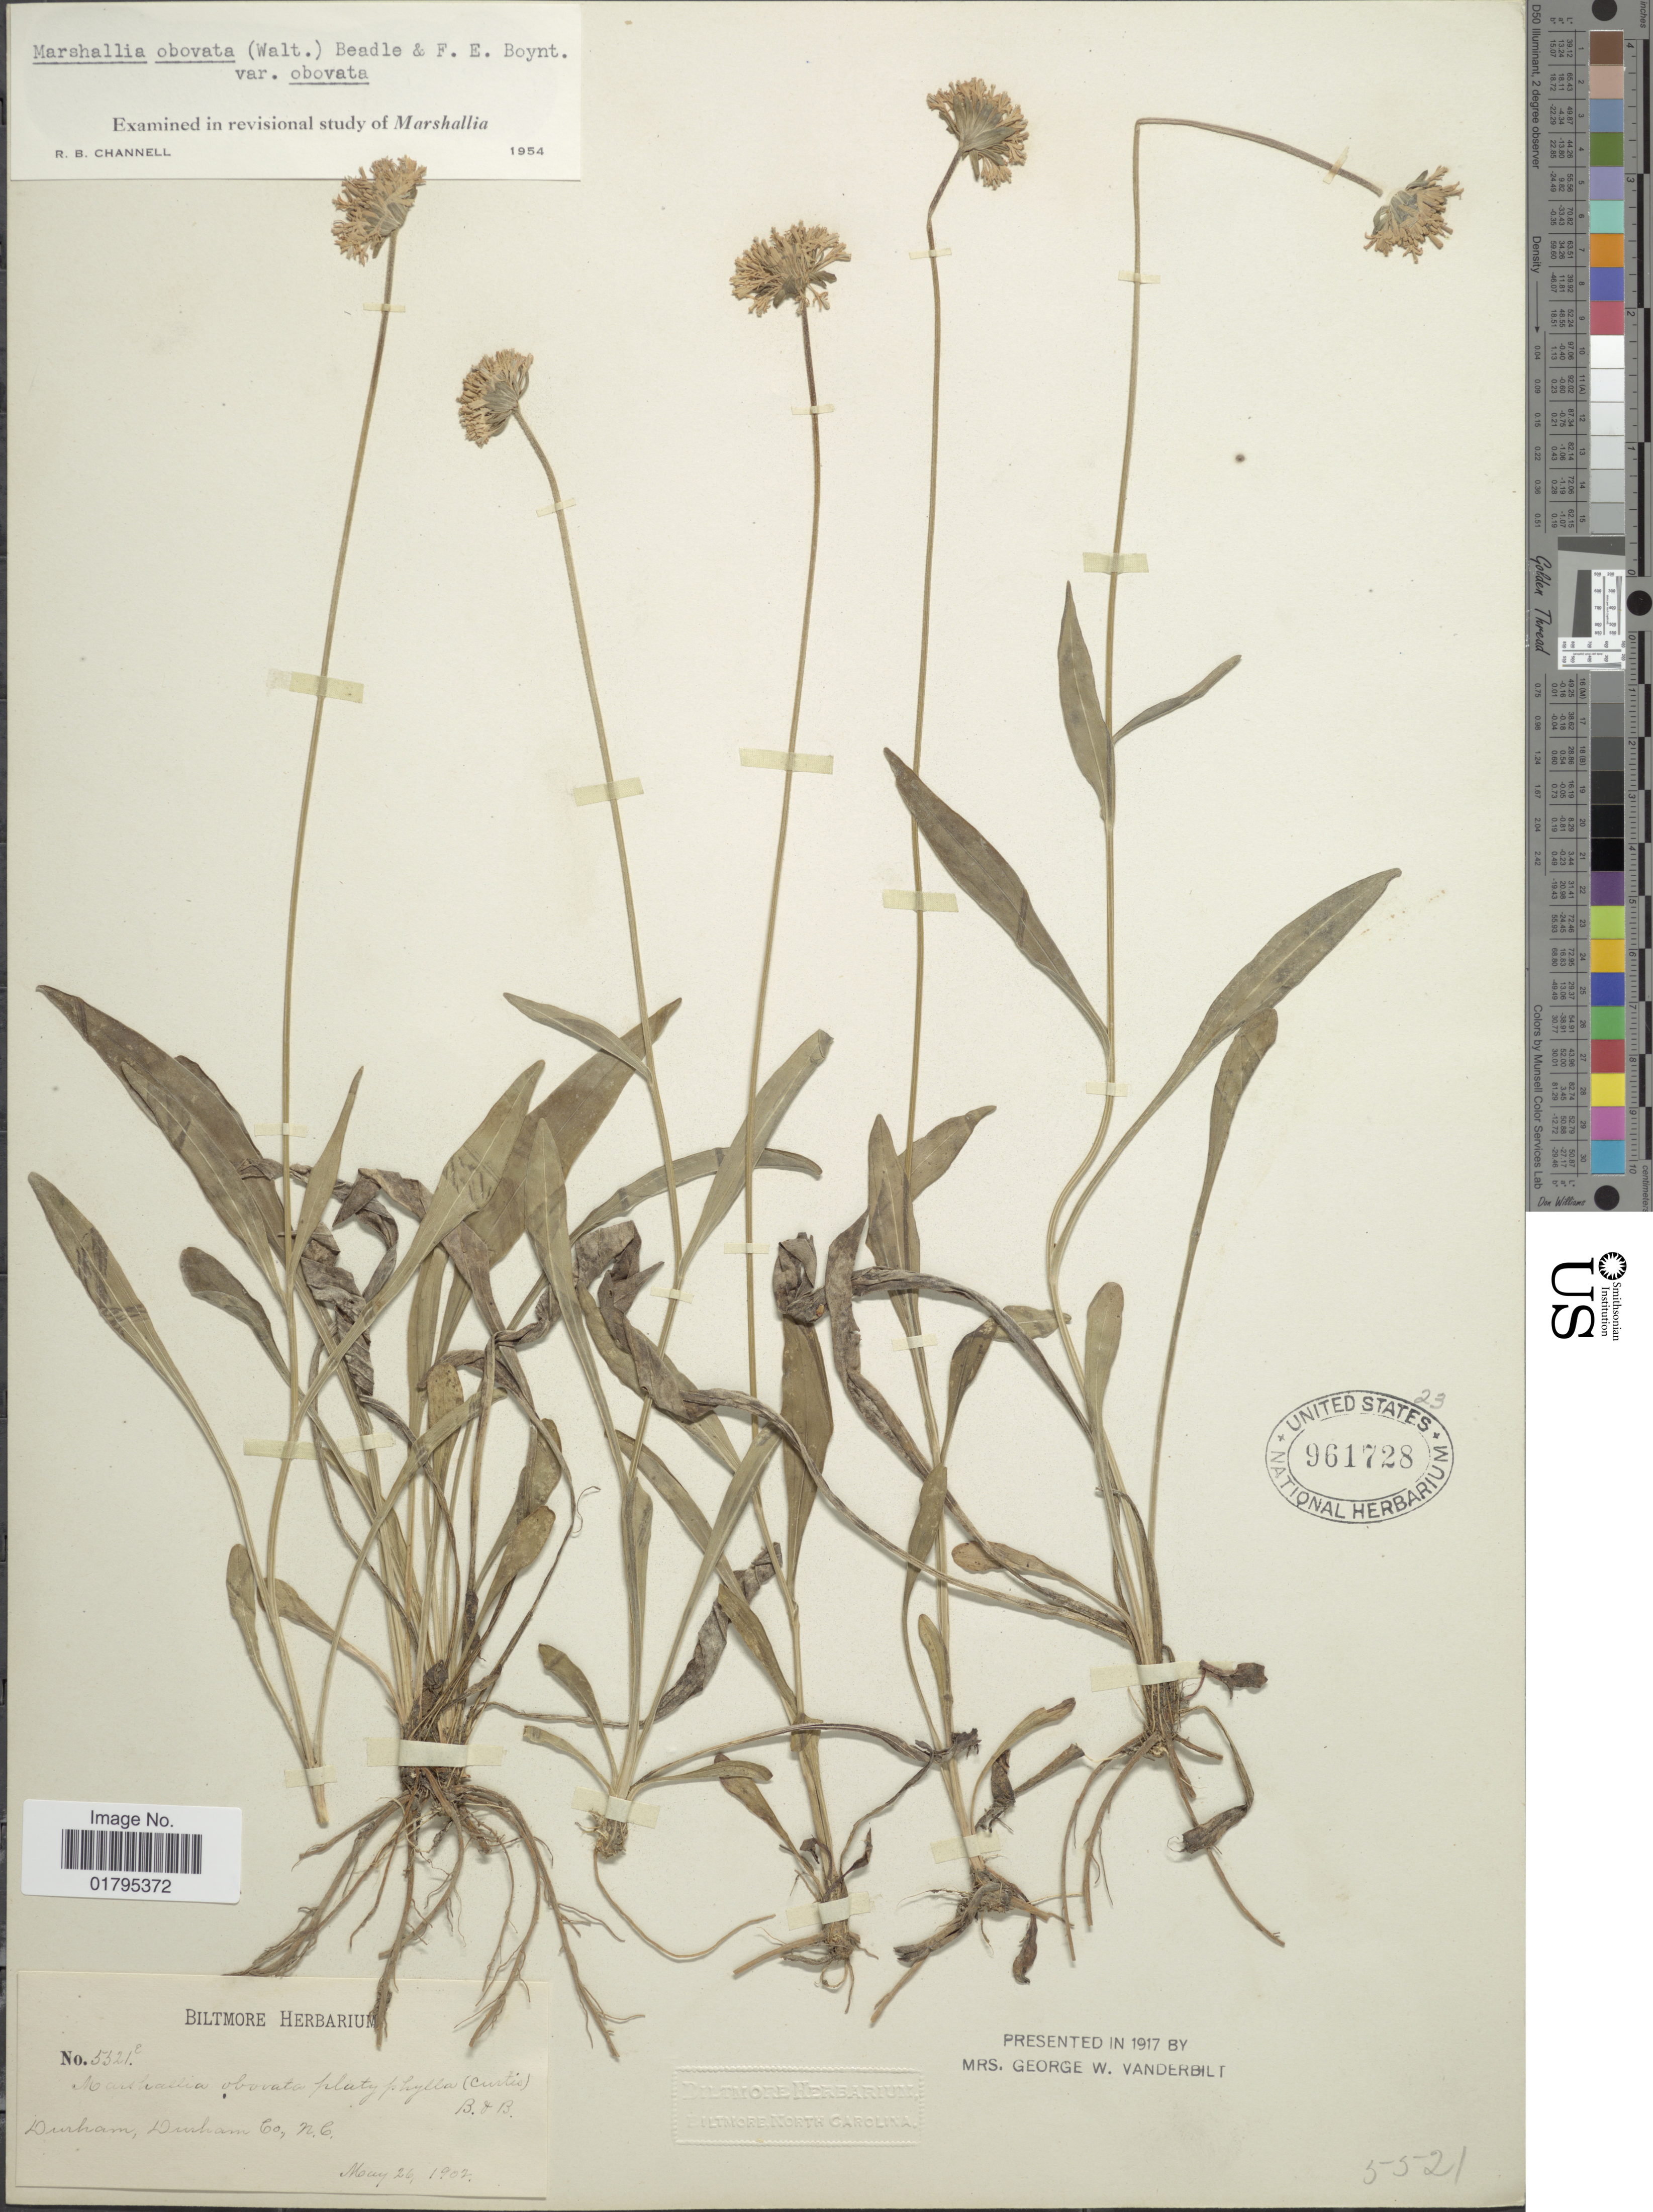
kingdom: Plantae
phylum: Tracheophyta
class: Magnoliopsida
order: Asterales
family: Asteraceae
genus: Marshallia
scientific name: Marshallia obovata var. obovata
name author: (Walter) Beadle & F.E. Boynton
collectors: ex herb. Biltmore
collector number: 5321e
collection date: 1902-05-26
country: United States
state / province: North Carolina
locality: Durham, Durham Co.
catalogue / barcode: US 961728